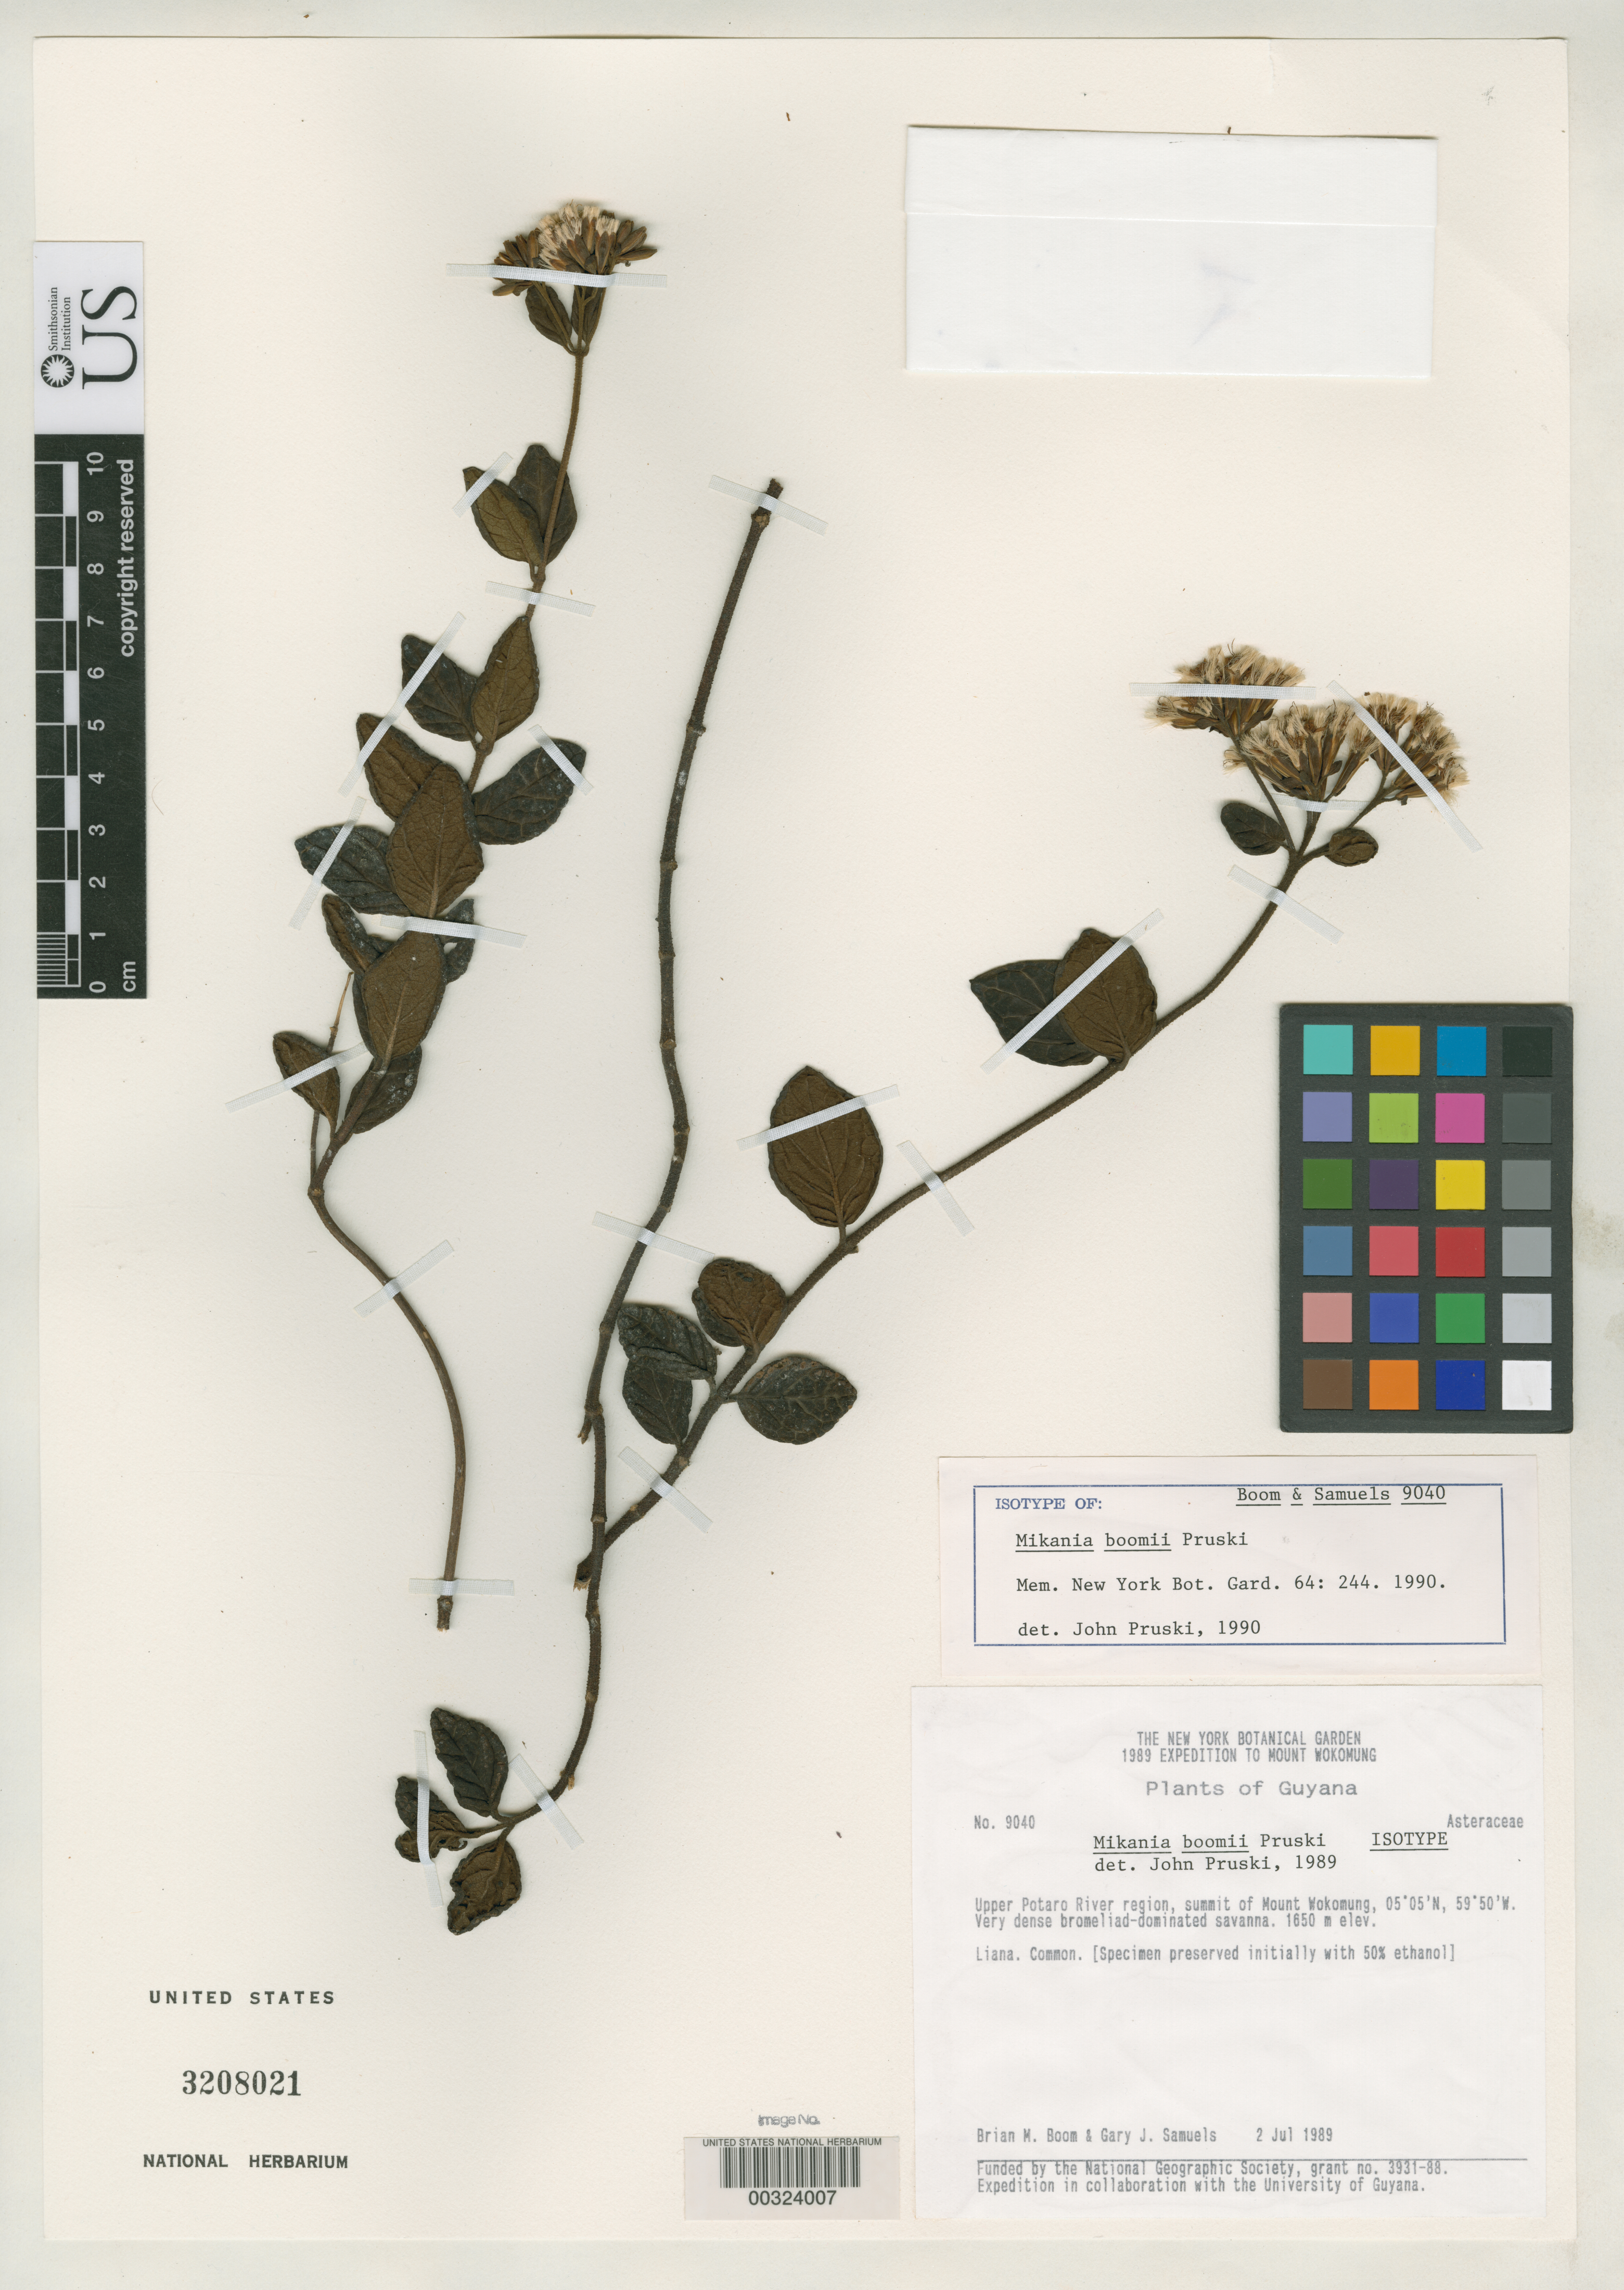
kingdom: Plantae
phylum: Tracheophyta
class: Magnoliopsida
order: Asterales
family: Asteraceae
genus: Mikania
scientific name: Mikania boomii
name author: Pruski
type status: Isotype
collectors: B. M. Boom & G. Samuels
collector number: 9040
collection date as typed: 02 Jul 1989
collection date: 1989-07-02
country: Guyana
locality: Upper Potaro River region, summit of Mount Wokomung.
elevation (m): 1650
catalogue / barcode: US 3208021